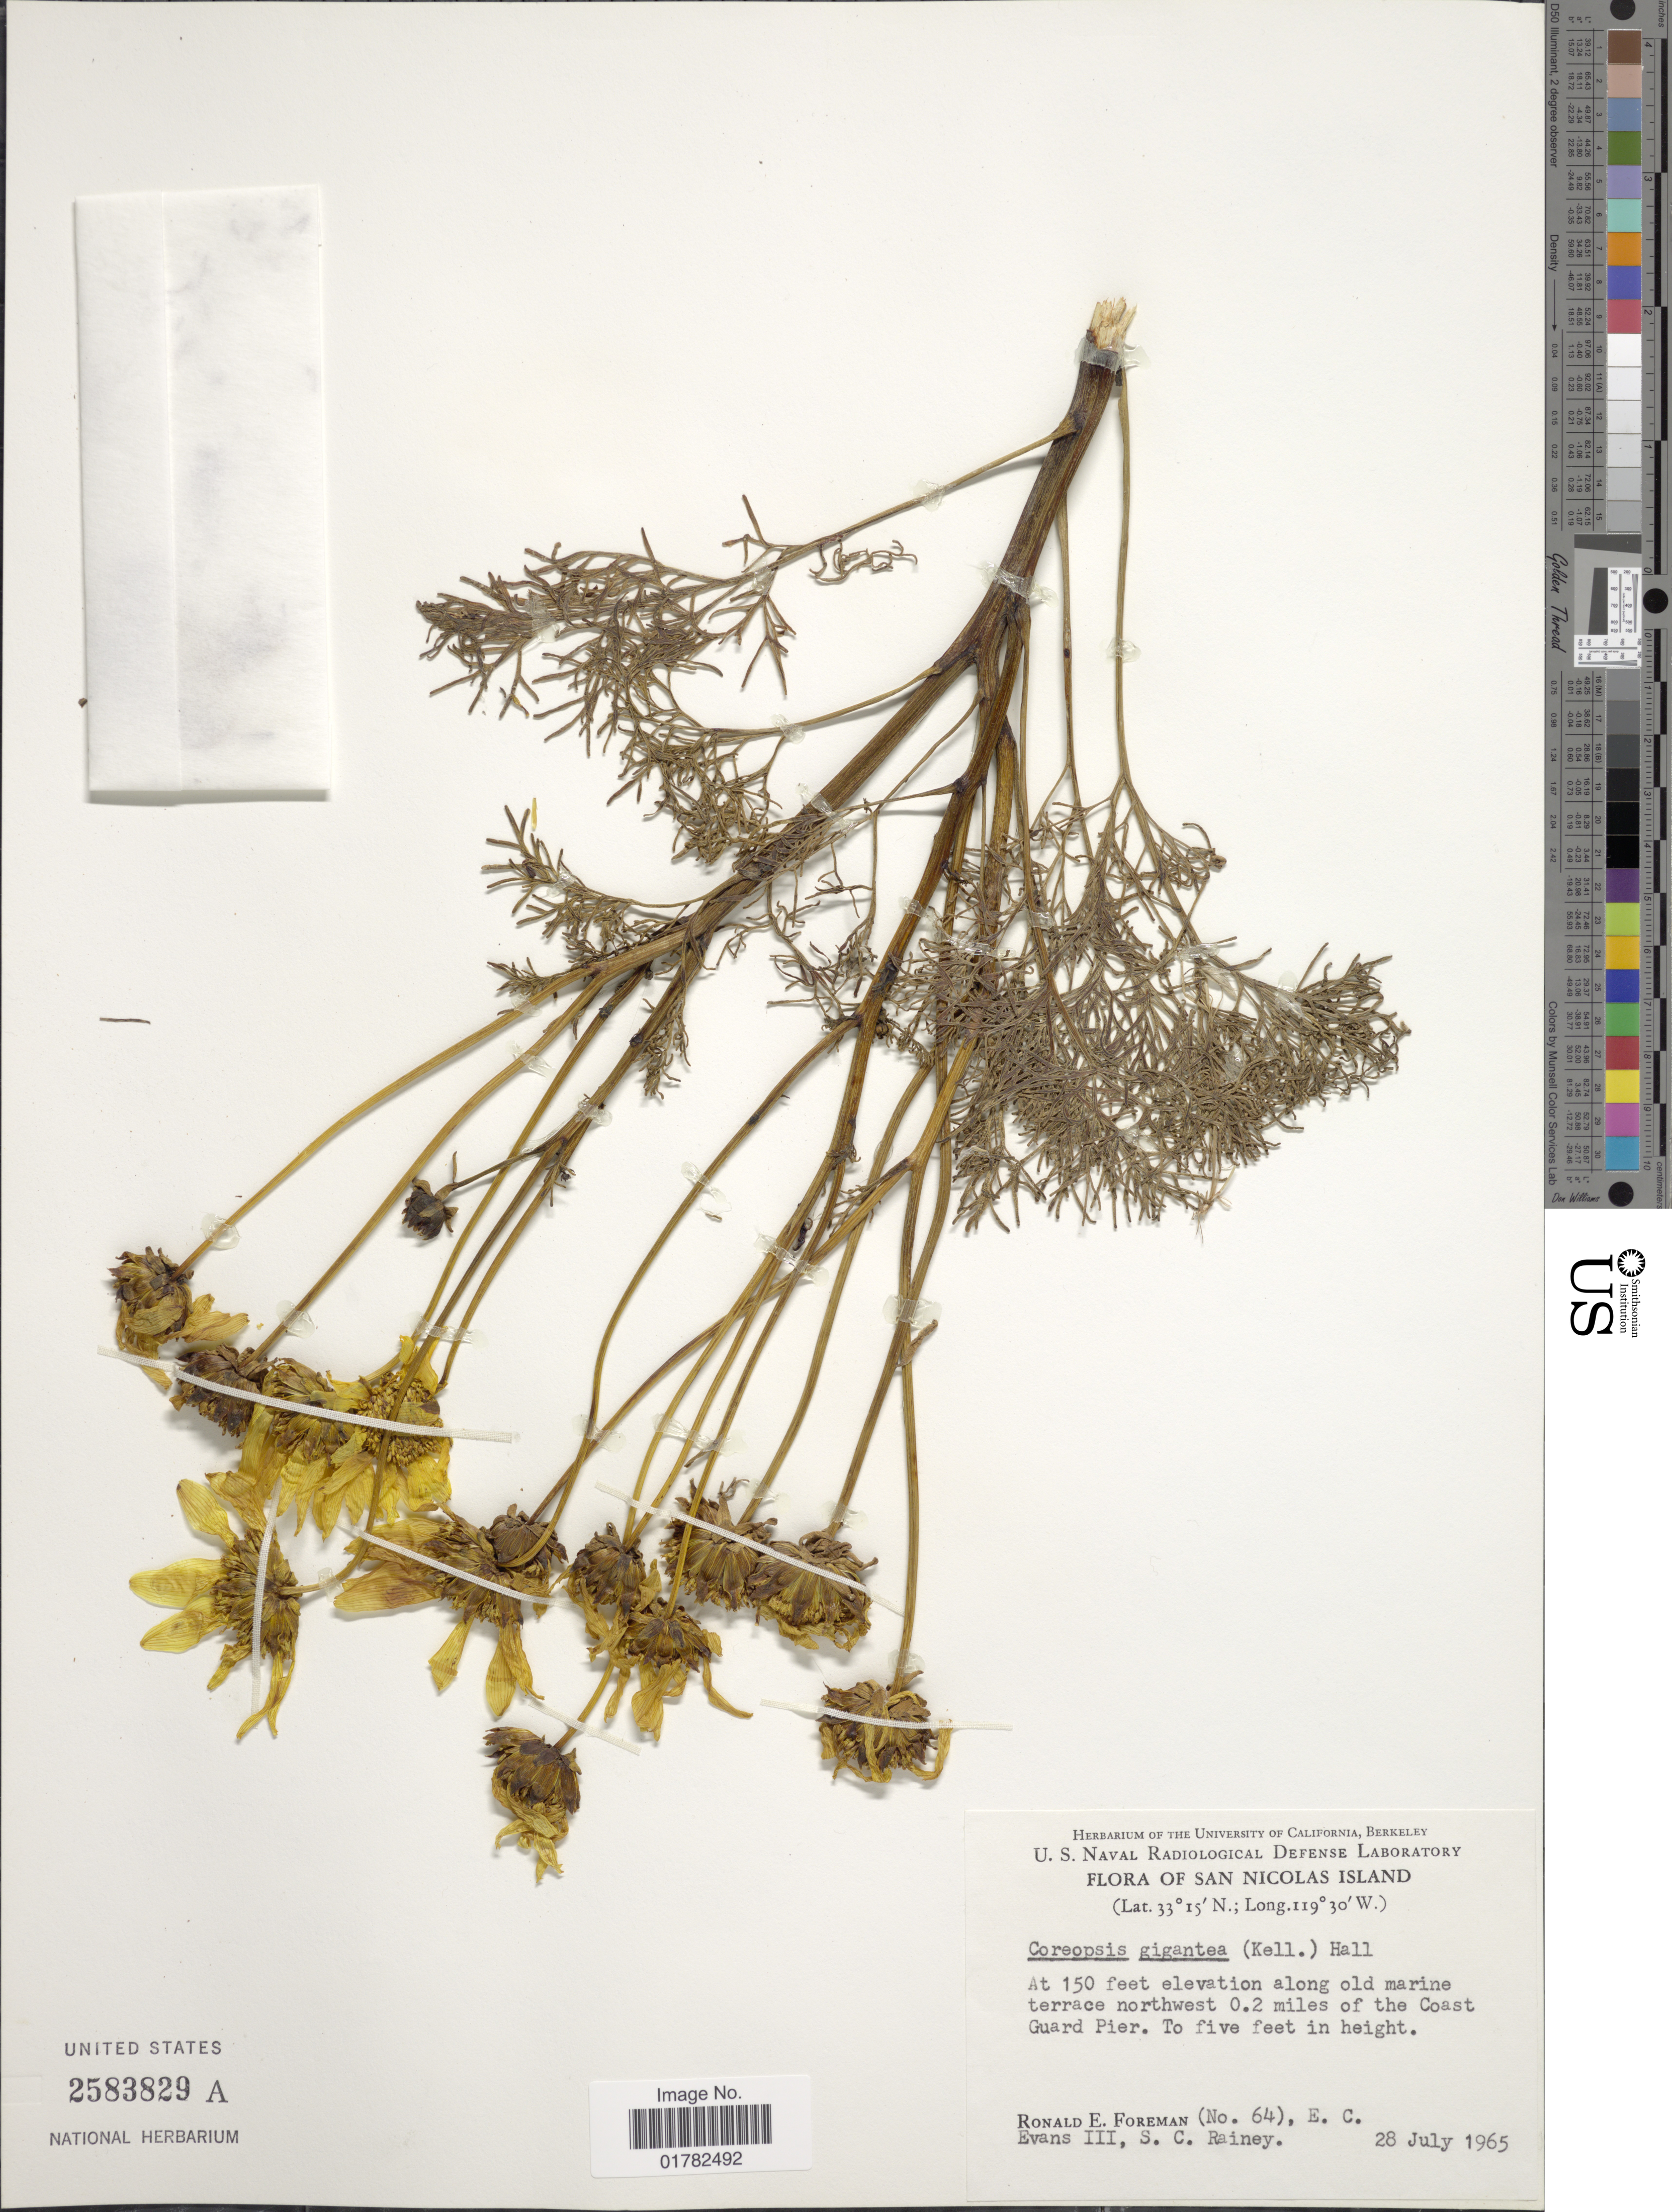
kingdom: Plantae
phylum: Tracheophyta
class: Magnoliopsida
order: Asterales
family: Asteraceae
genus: Coreopsis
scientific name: Coreopsis gigantea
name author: (Kellogg) H.M. Hall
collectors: R. Foreman, E. C. Evans & S. C. Rainey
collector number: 64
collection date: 1965-07-28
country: United States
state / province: California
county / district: Ventura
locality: San Nicolas Island, along old marine terrace northwest 0.2 miles of the Coast Guard Pier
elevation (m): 46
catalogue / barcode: US 2583829A